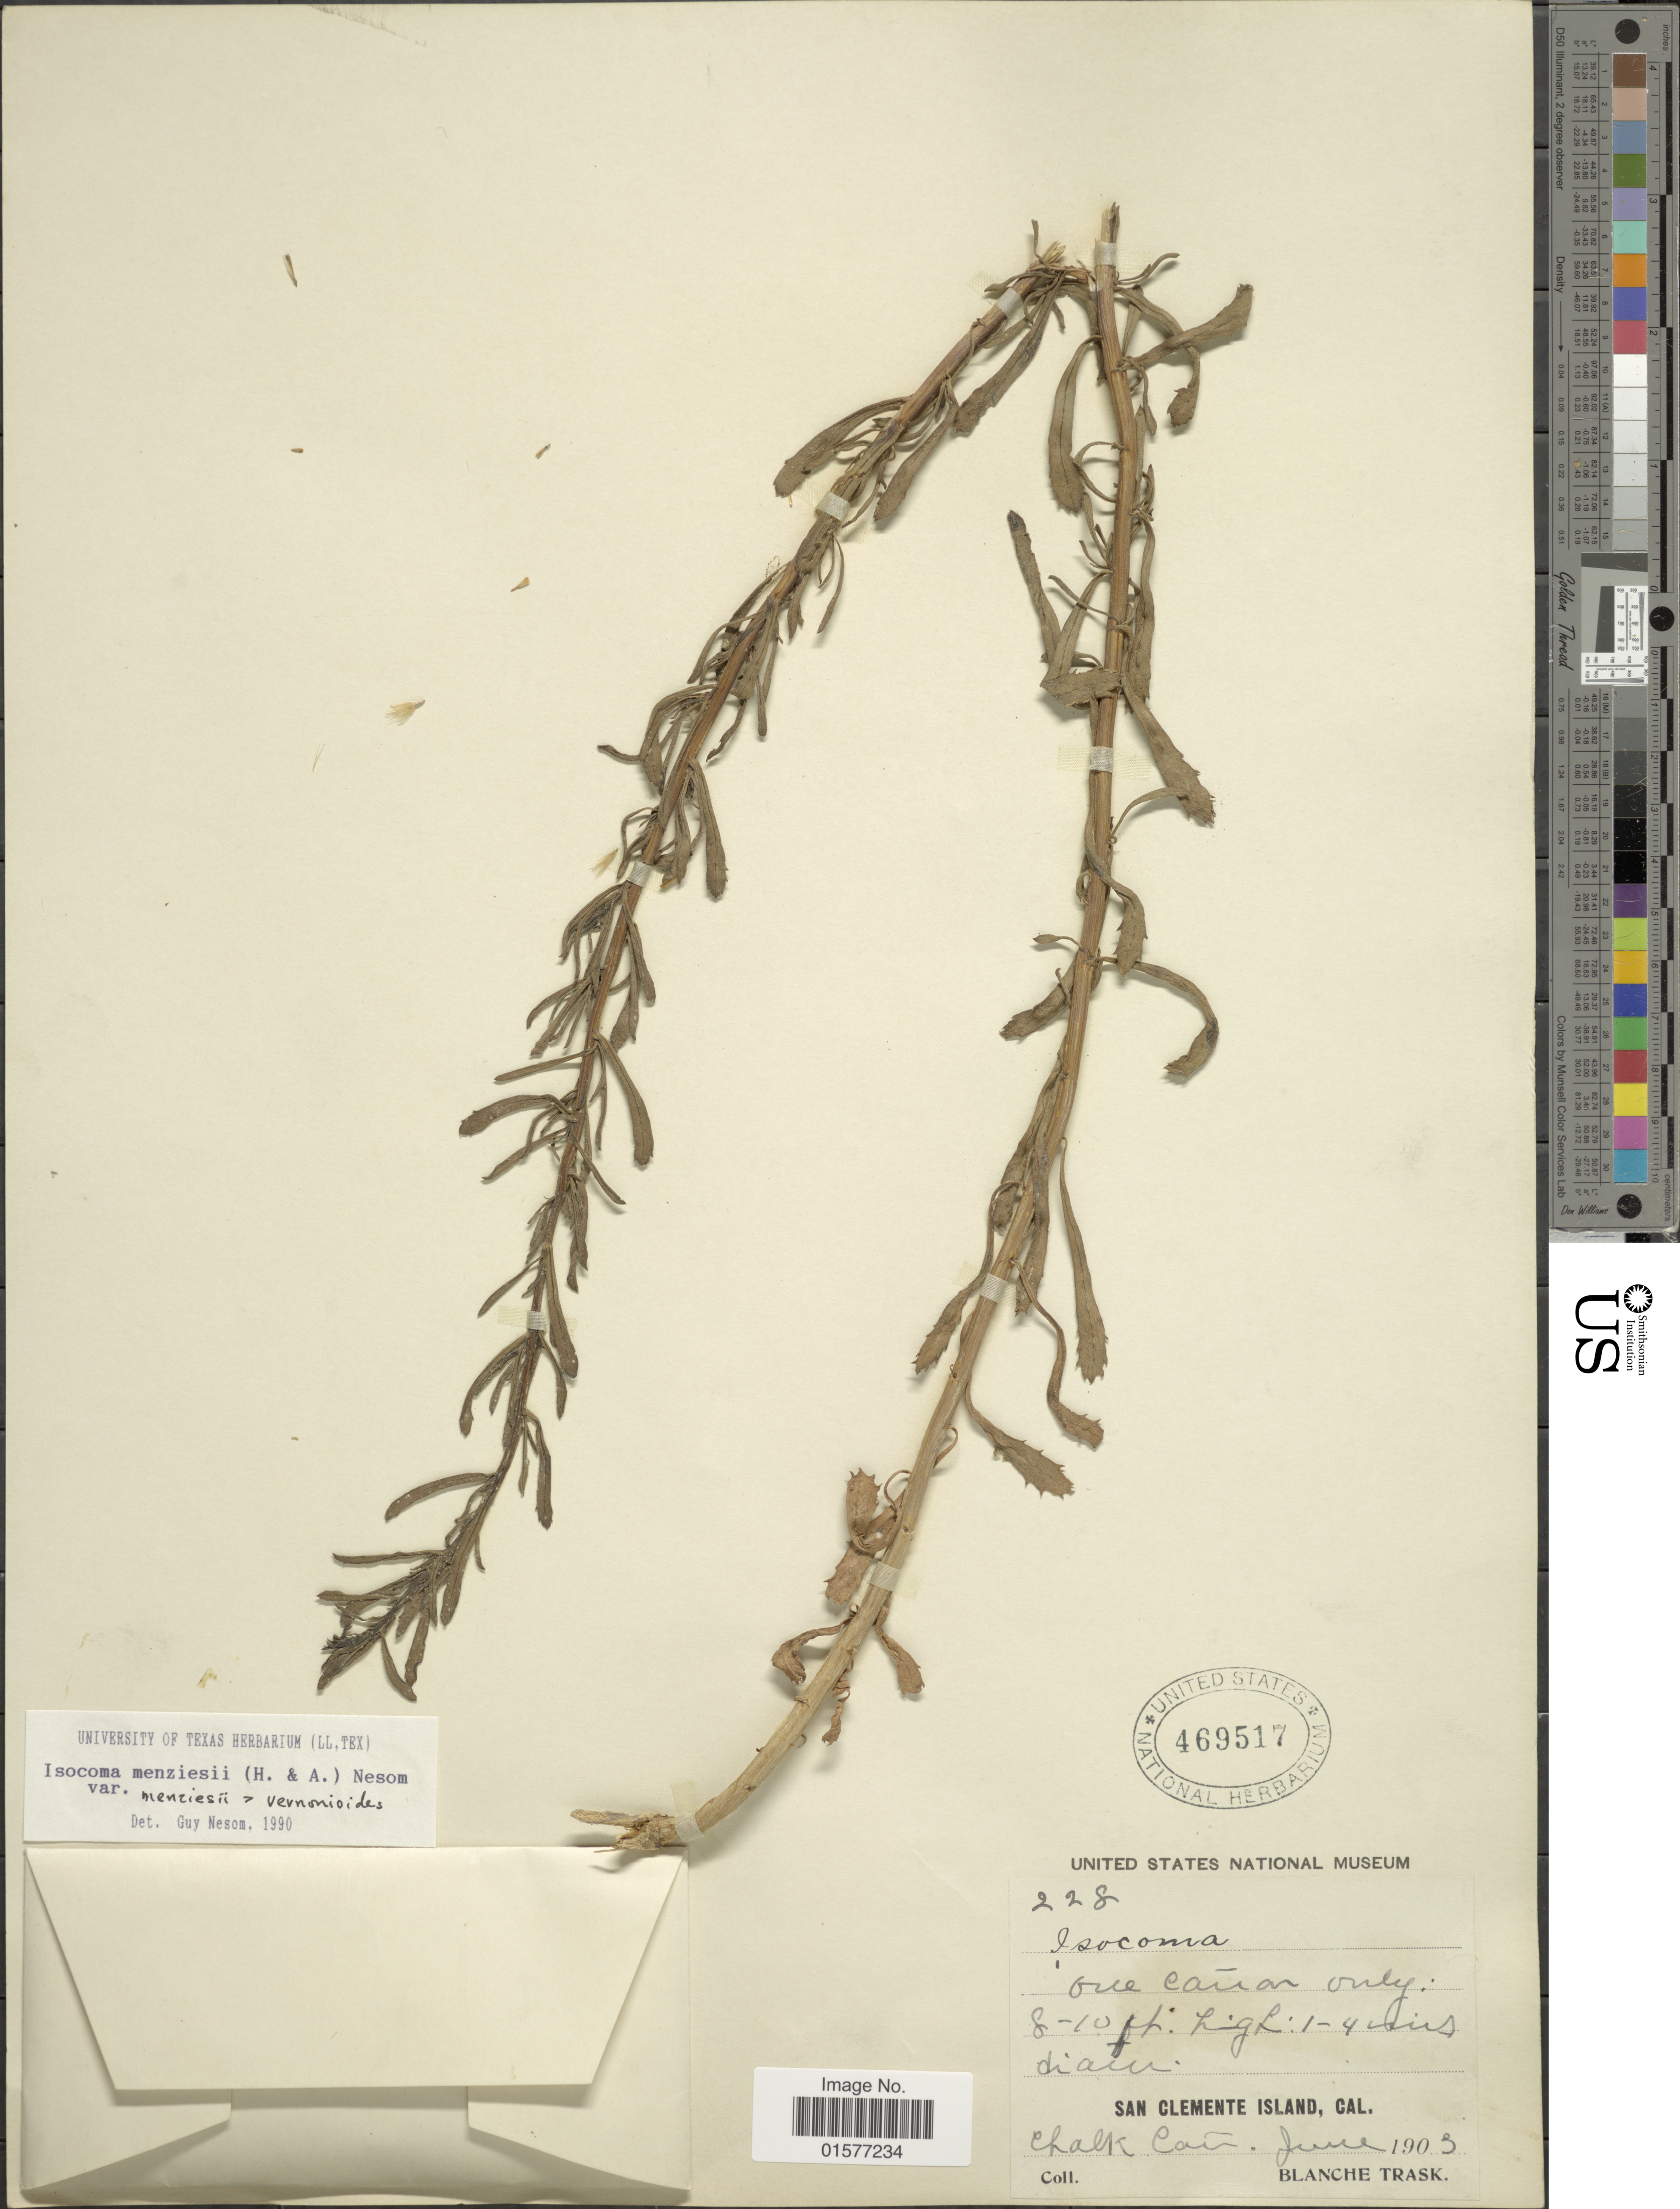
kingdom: Plantae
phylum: Tracheophyta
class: Magnoliopsida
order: Asterales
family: Asteraceae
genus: Isocoma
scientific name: Isocoma menziesii var. menziesii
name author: (Hook.) G.L. Nesom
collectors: B. Trask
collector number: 228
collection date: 1903-06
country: United States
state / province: California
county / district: Los Angeles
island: San Clemente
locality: San Clemente Island, Cal.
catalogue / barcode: US 469517